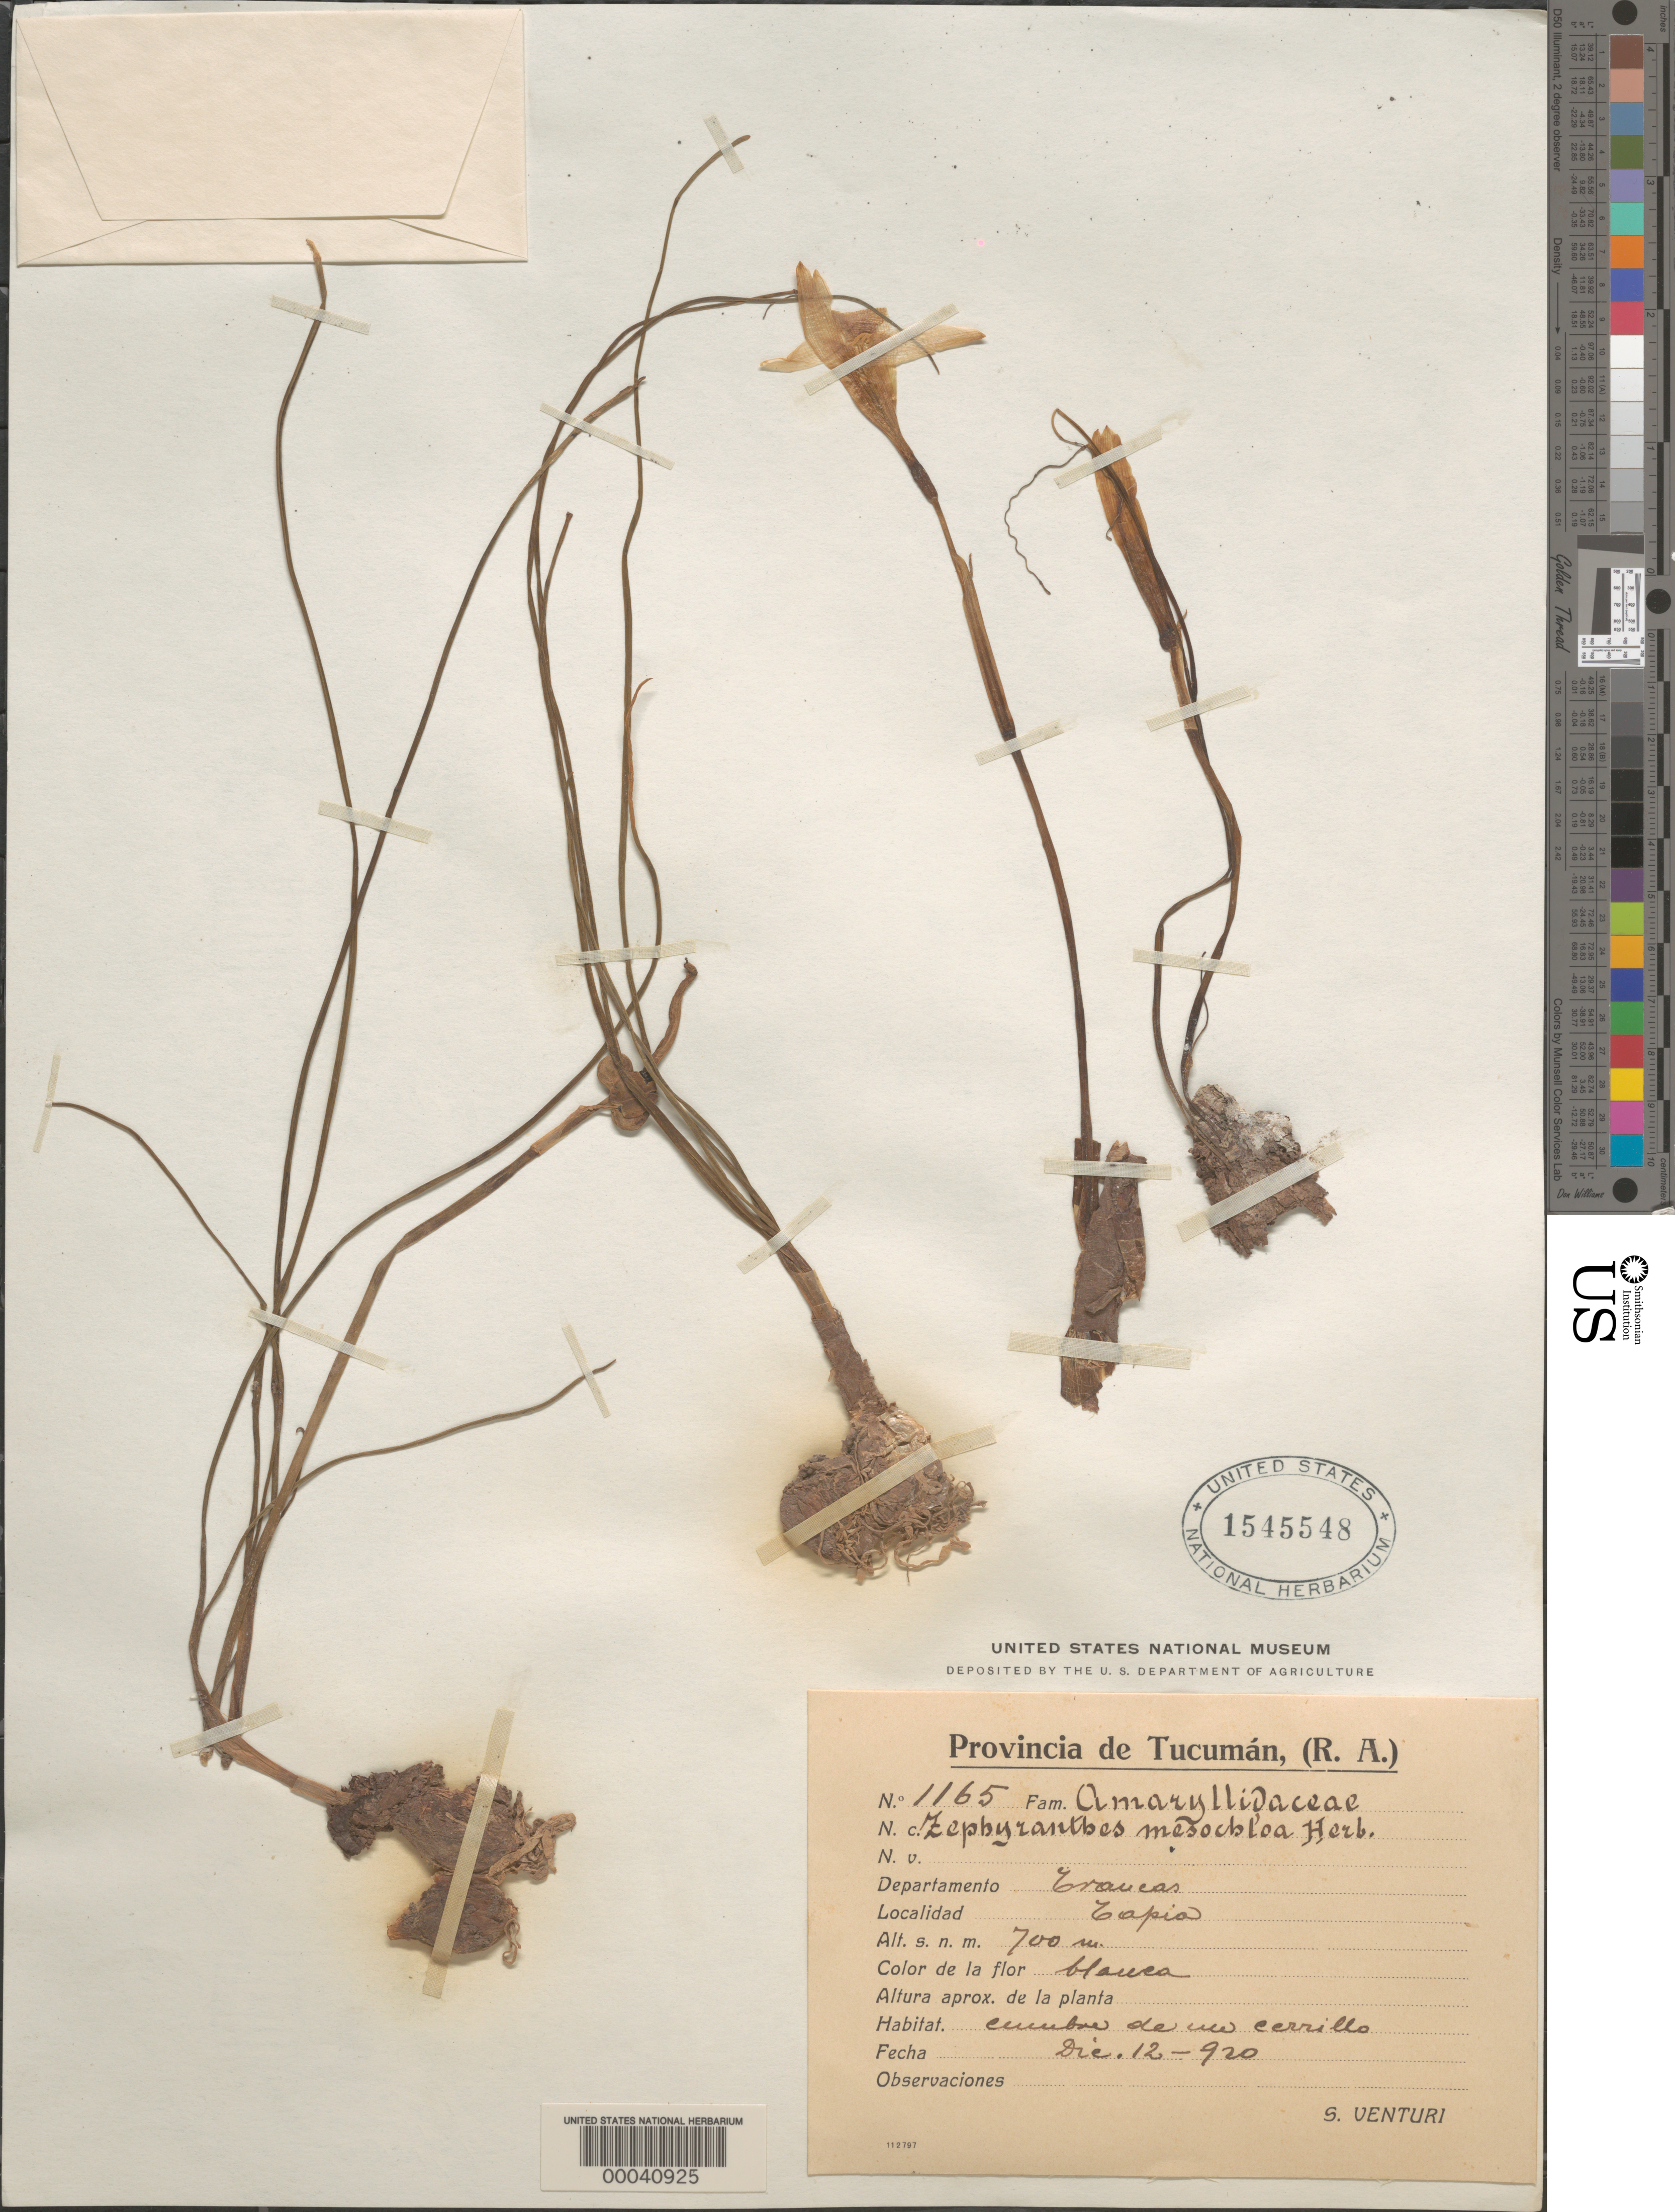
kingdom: Plantae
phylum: Tracheophyta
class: Liliopsida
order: Asparagales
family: Amaryllidaceae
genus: Zephyranthes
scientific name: Zephyranthes mesochloa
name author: Herb. ex Lindl.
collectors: S. Venturi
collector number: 1165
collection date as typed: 12 Dec 1920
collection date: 1920-12-12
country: Argentina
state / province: Tucumán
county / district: Trancas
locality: Tapia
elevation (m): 700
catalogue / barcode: US 1545548